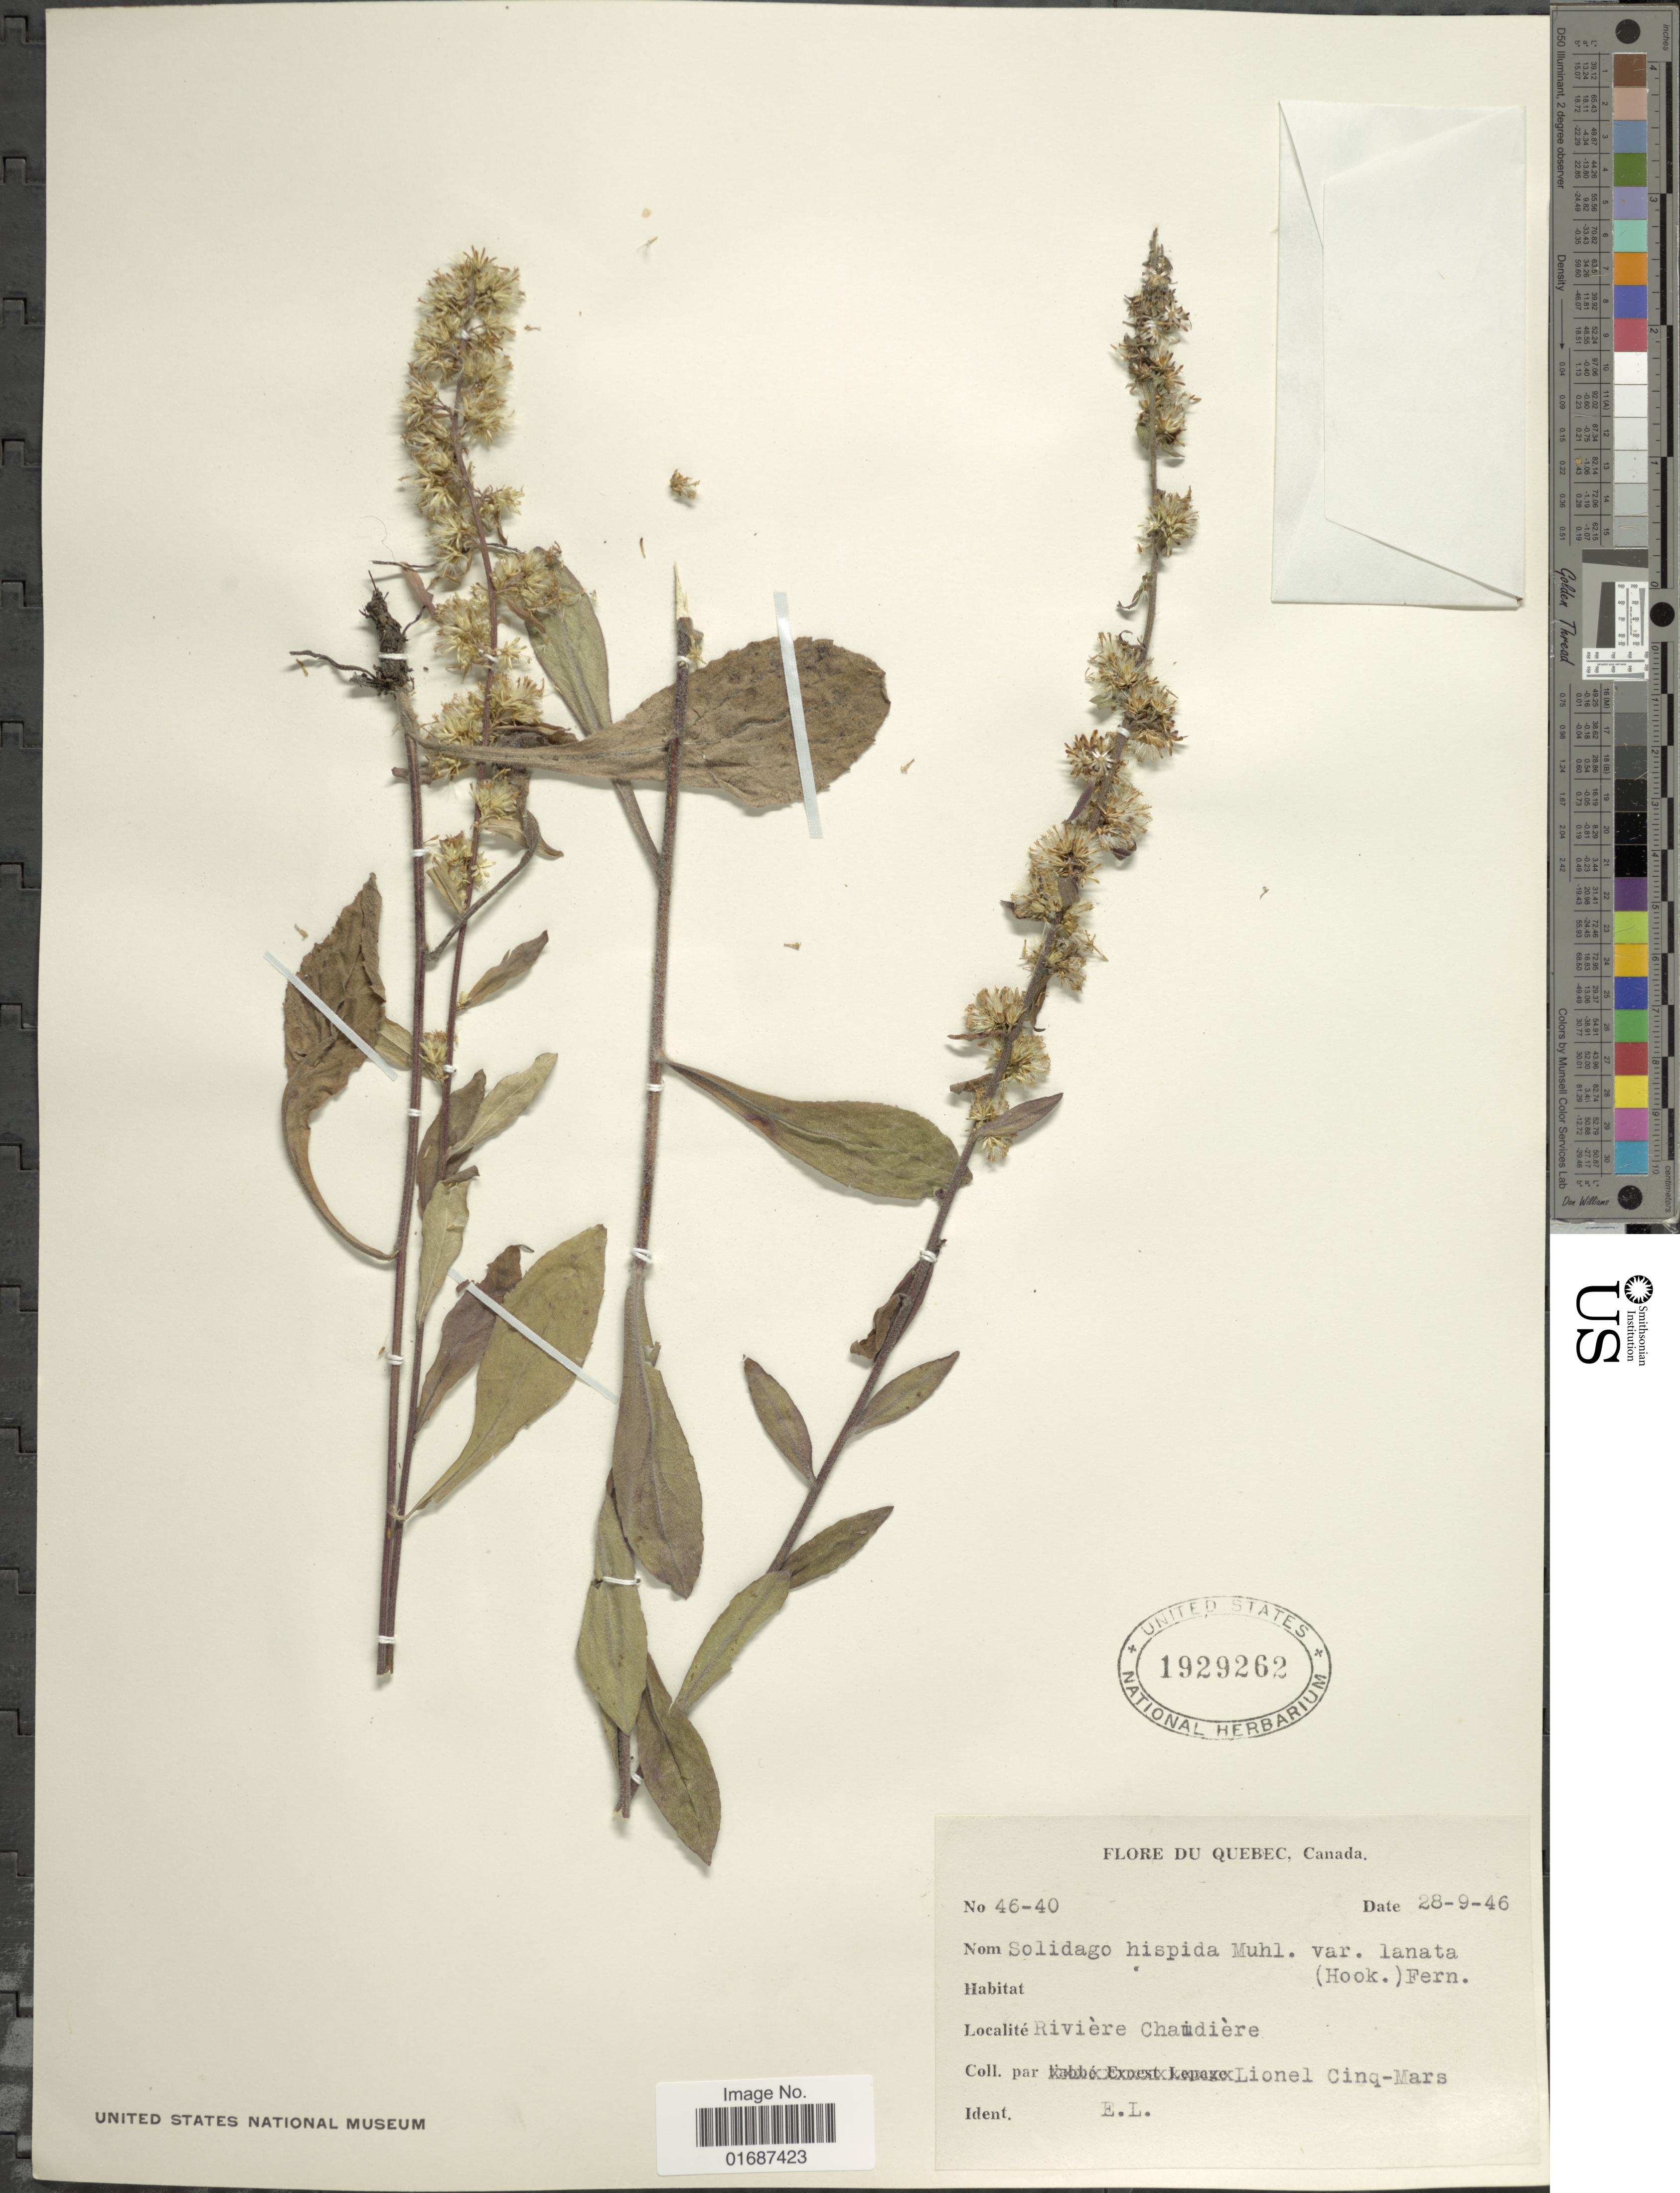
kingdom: Plantae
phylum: Tracheophyta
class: Magnoliopsida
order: Asterales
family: Asteraceae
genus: Solidago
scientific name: Solidago hispida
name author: Muhl. ex Willd.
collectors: L. Clinq-Mars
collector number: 4640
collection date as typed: Transcribed d/m/y: 28/9/46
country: Canada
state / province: Quebec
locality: Riviere Chaudiere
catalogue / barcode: US 1929262